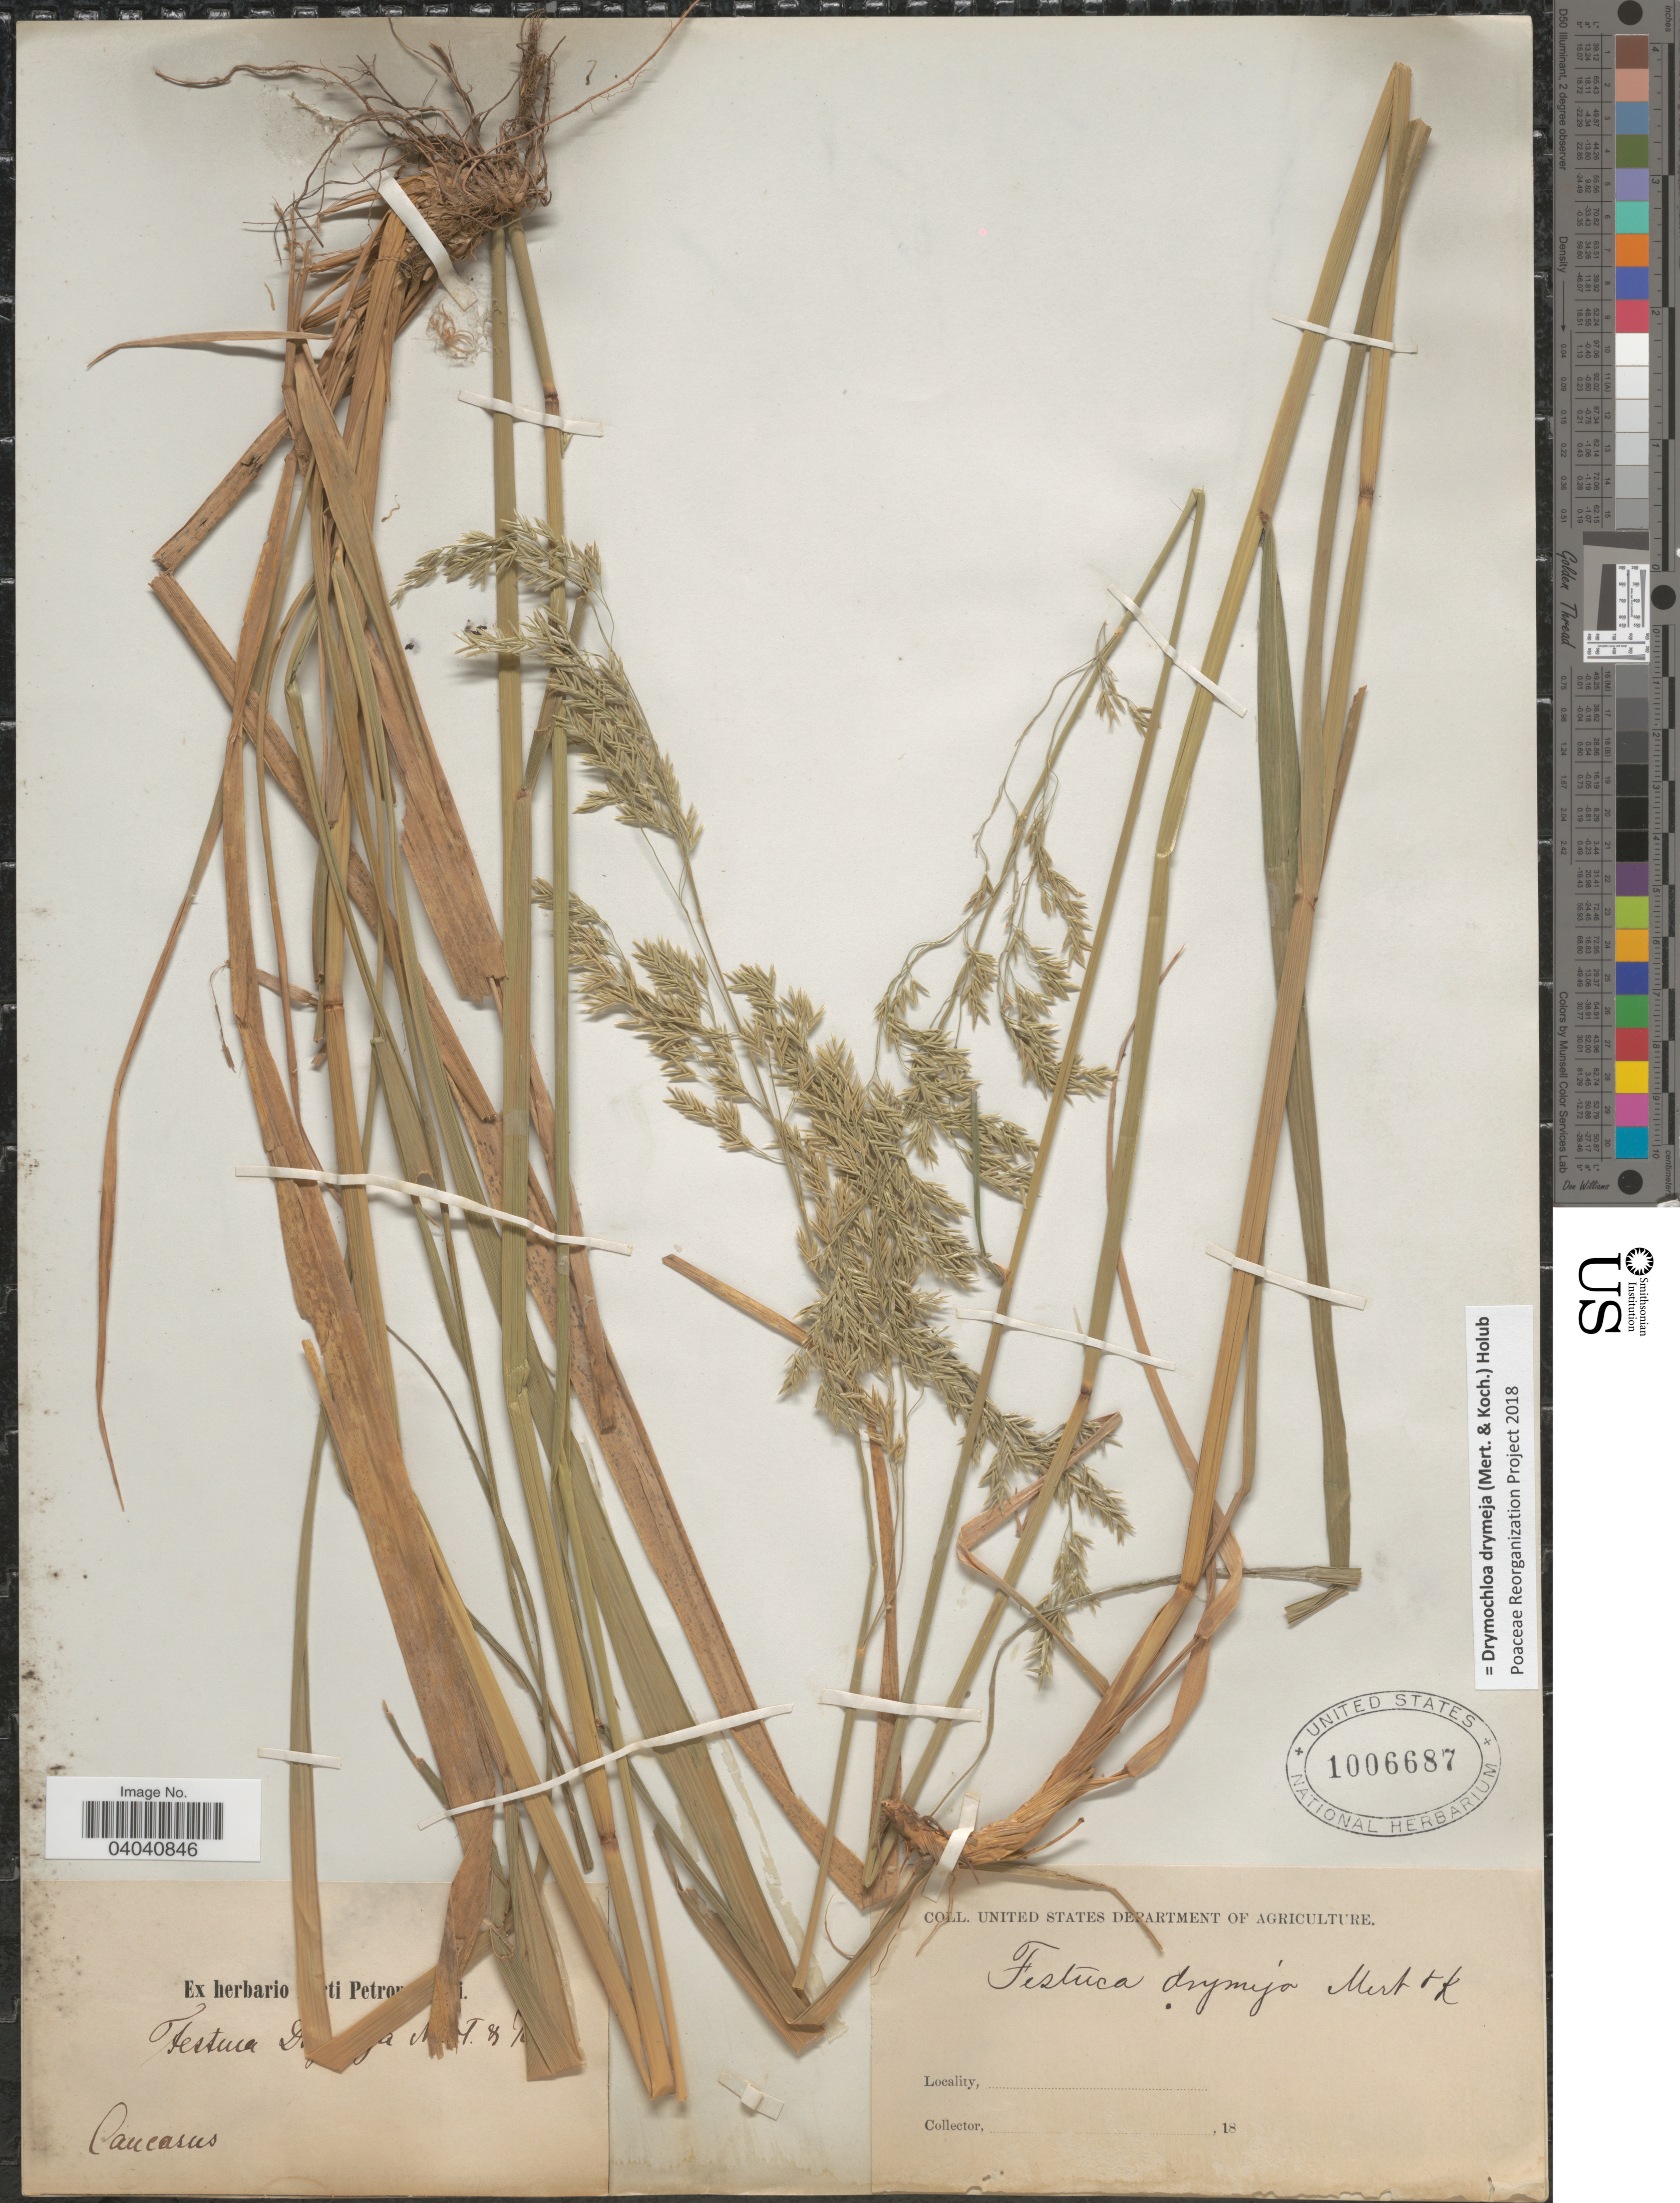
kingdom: Plantae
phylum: Tracheophyta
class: Liliopsida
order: Poales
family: Poaceae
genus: Drymochloa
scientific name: Drymochloa drymeja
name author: (Mert. & W.D.J. Koch) Holub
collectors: ex Horto Bot. Petropolitano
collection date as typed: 18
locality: Caucasus.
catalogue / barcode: US 1006687